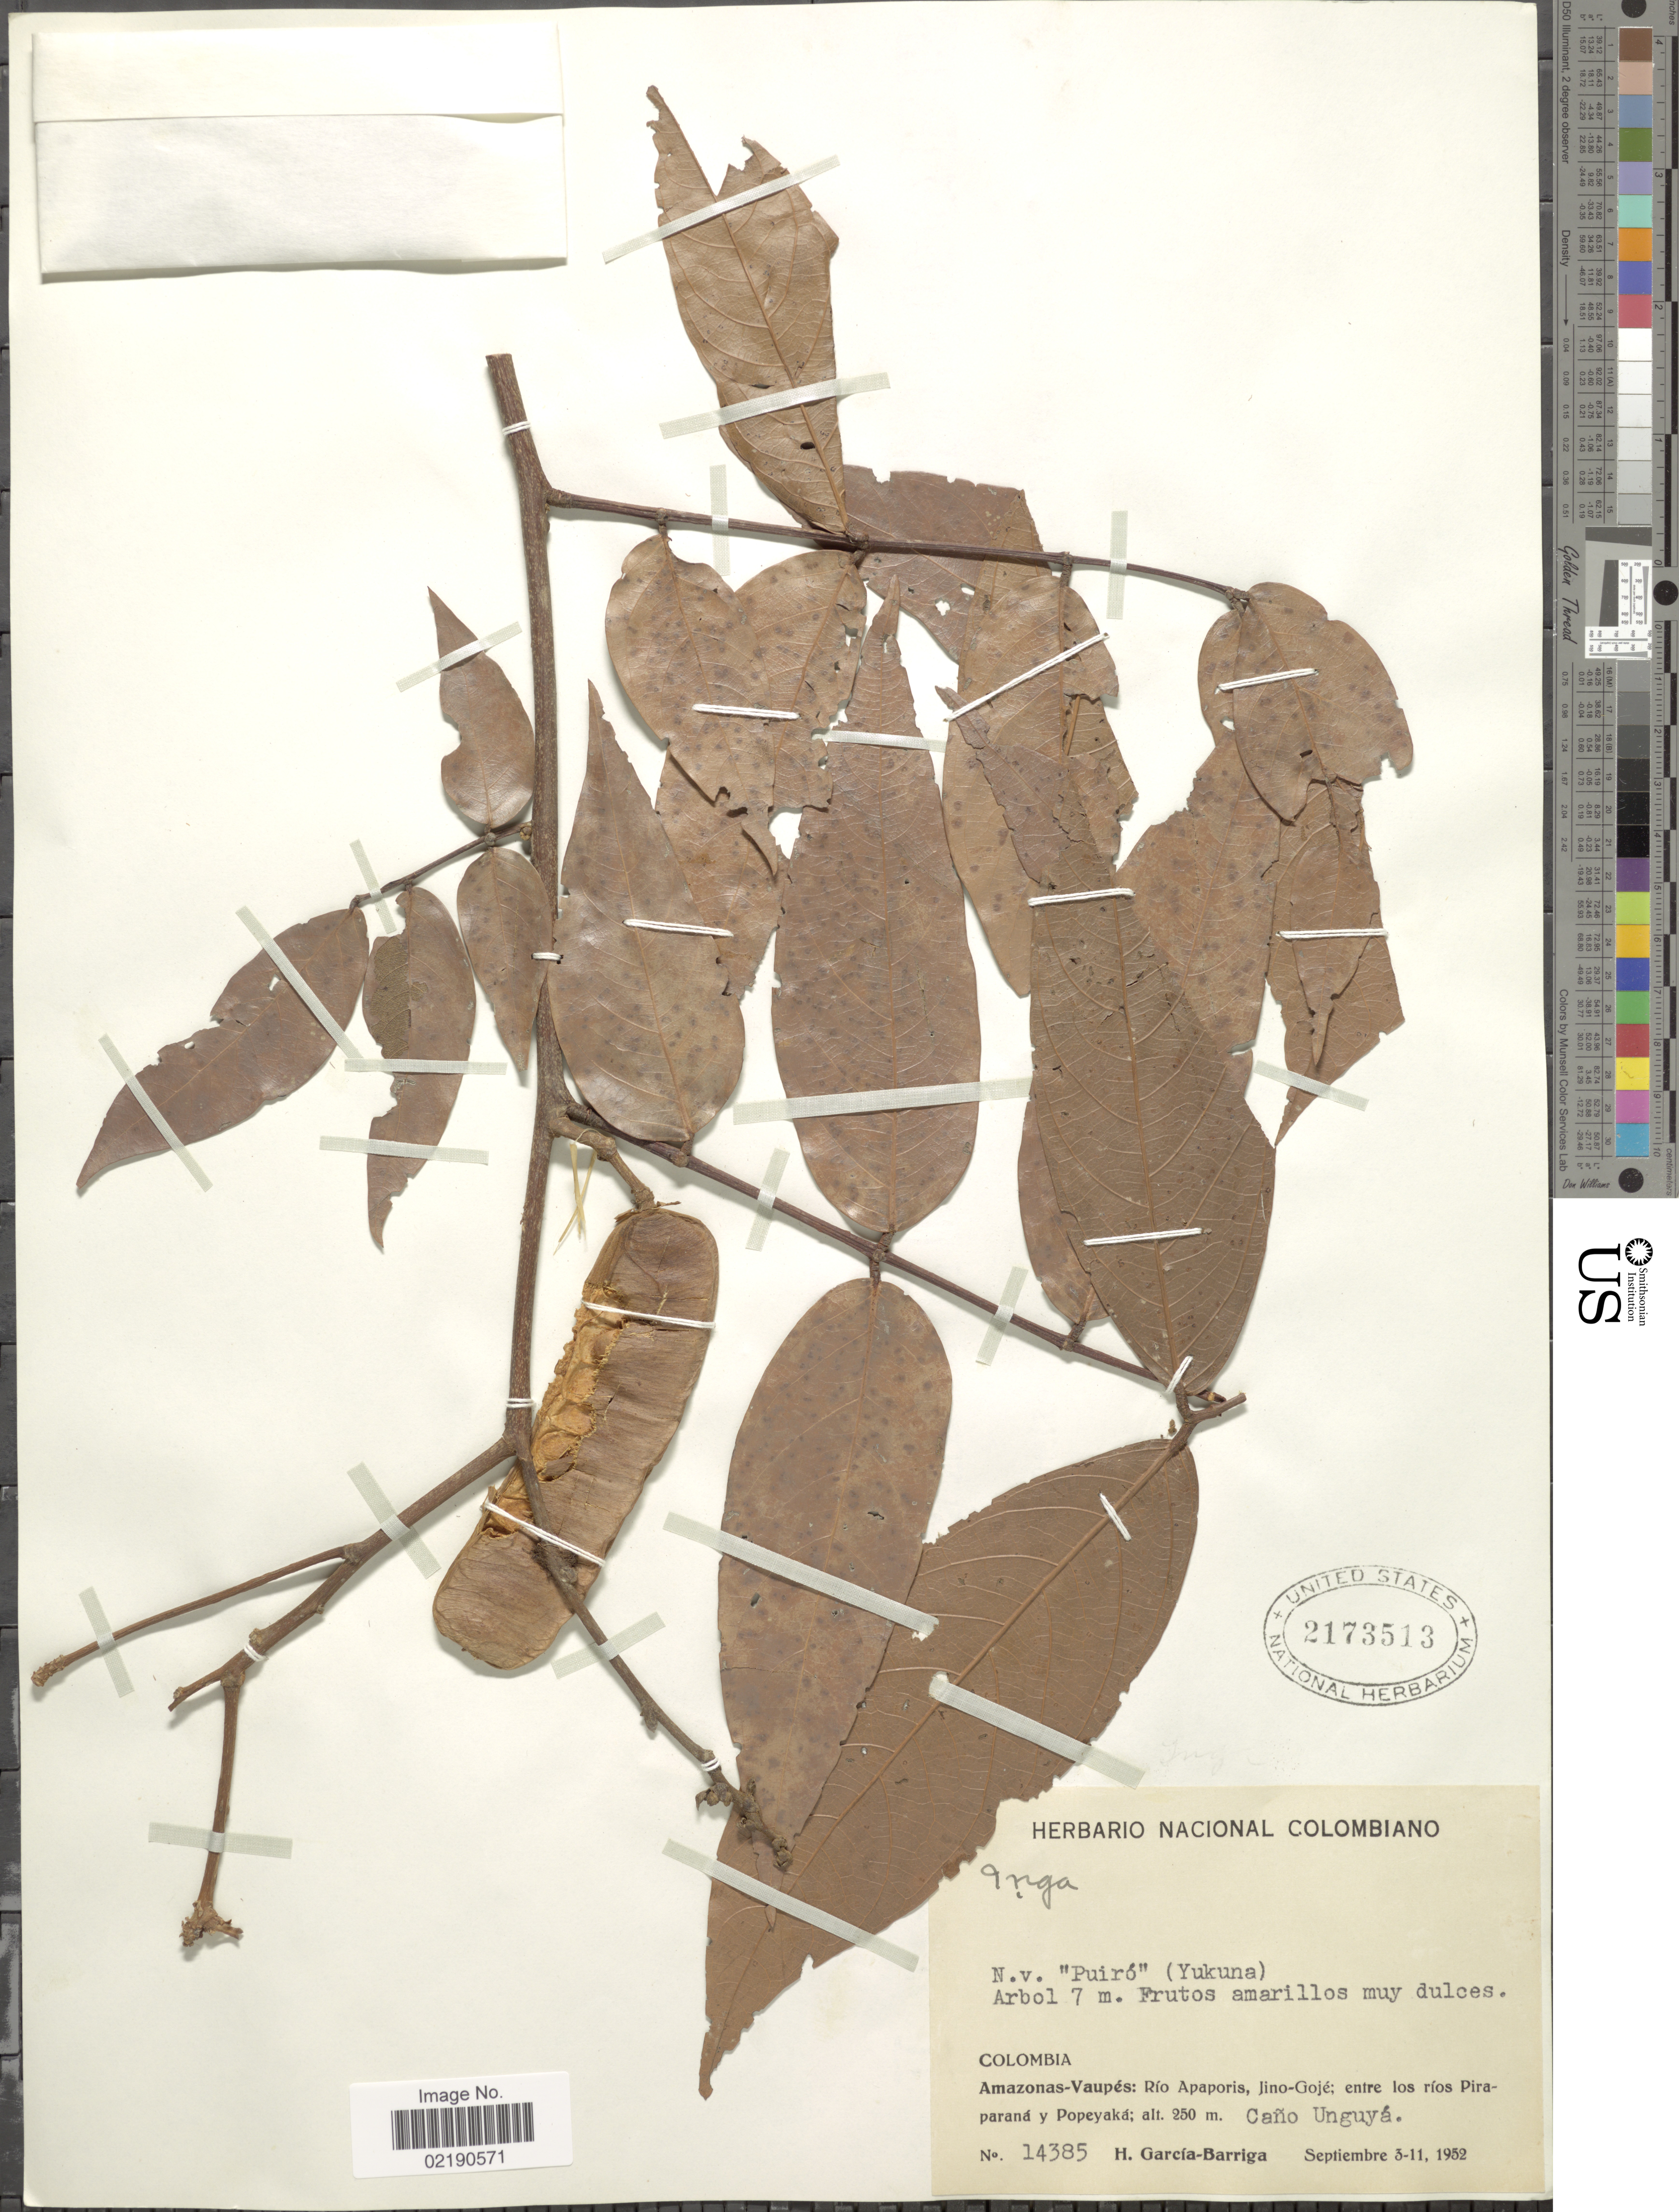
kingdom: Plantae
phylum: Tracheophyta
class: Magnoliopsida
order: Fabales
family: Fabaceae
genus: Inga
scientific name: Inga sp.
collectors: H. García Barriga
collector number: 14385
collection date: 1952-09-03/1952-09-11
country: Colombia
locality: Amazonas-Vaupes: Rio Apaporis, Jino-Goje; entre los rios Piraparana y Popeyaka. Cano Unguya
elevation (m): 250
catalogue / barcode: US 2173513